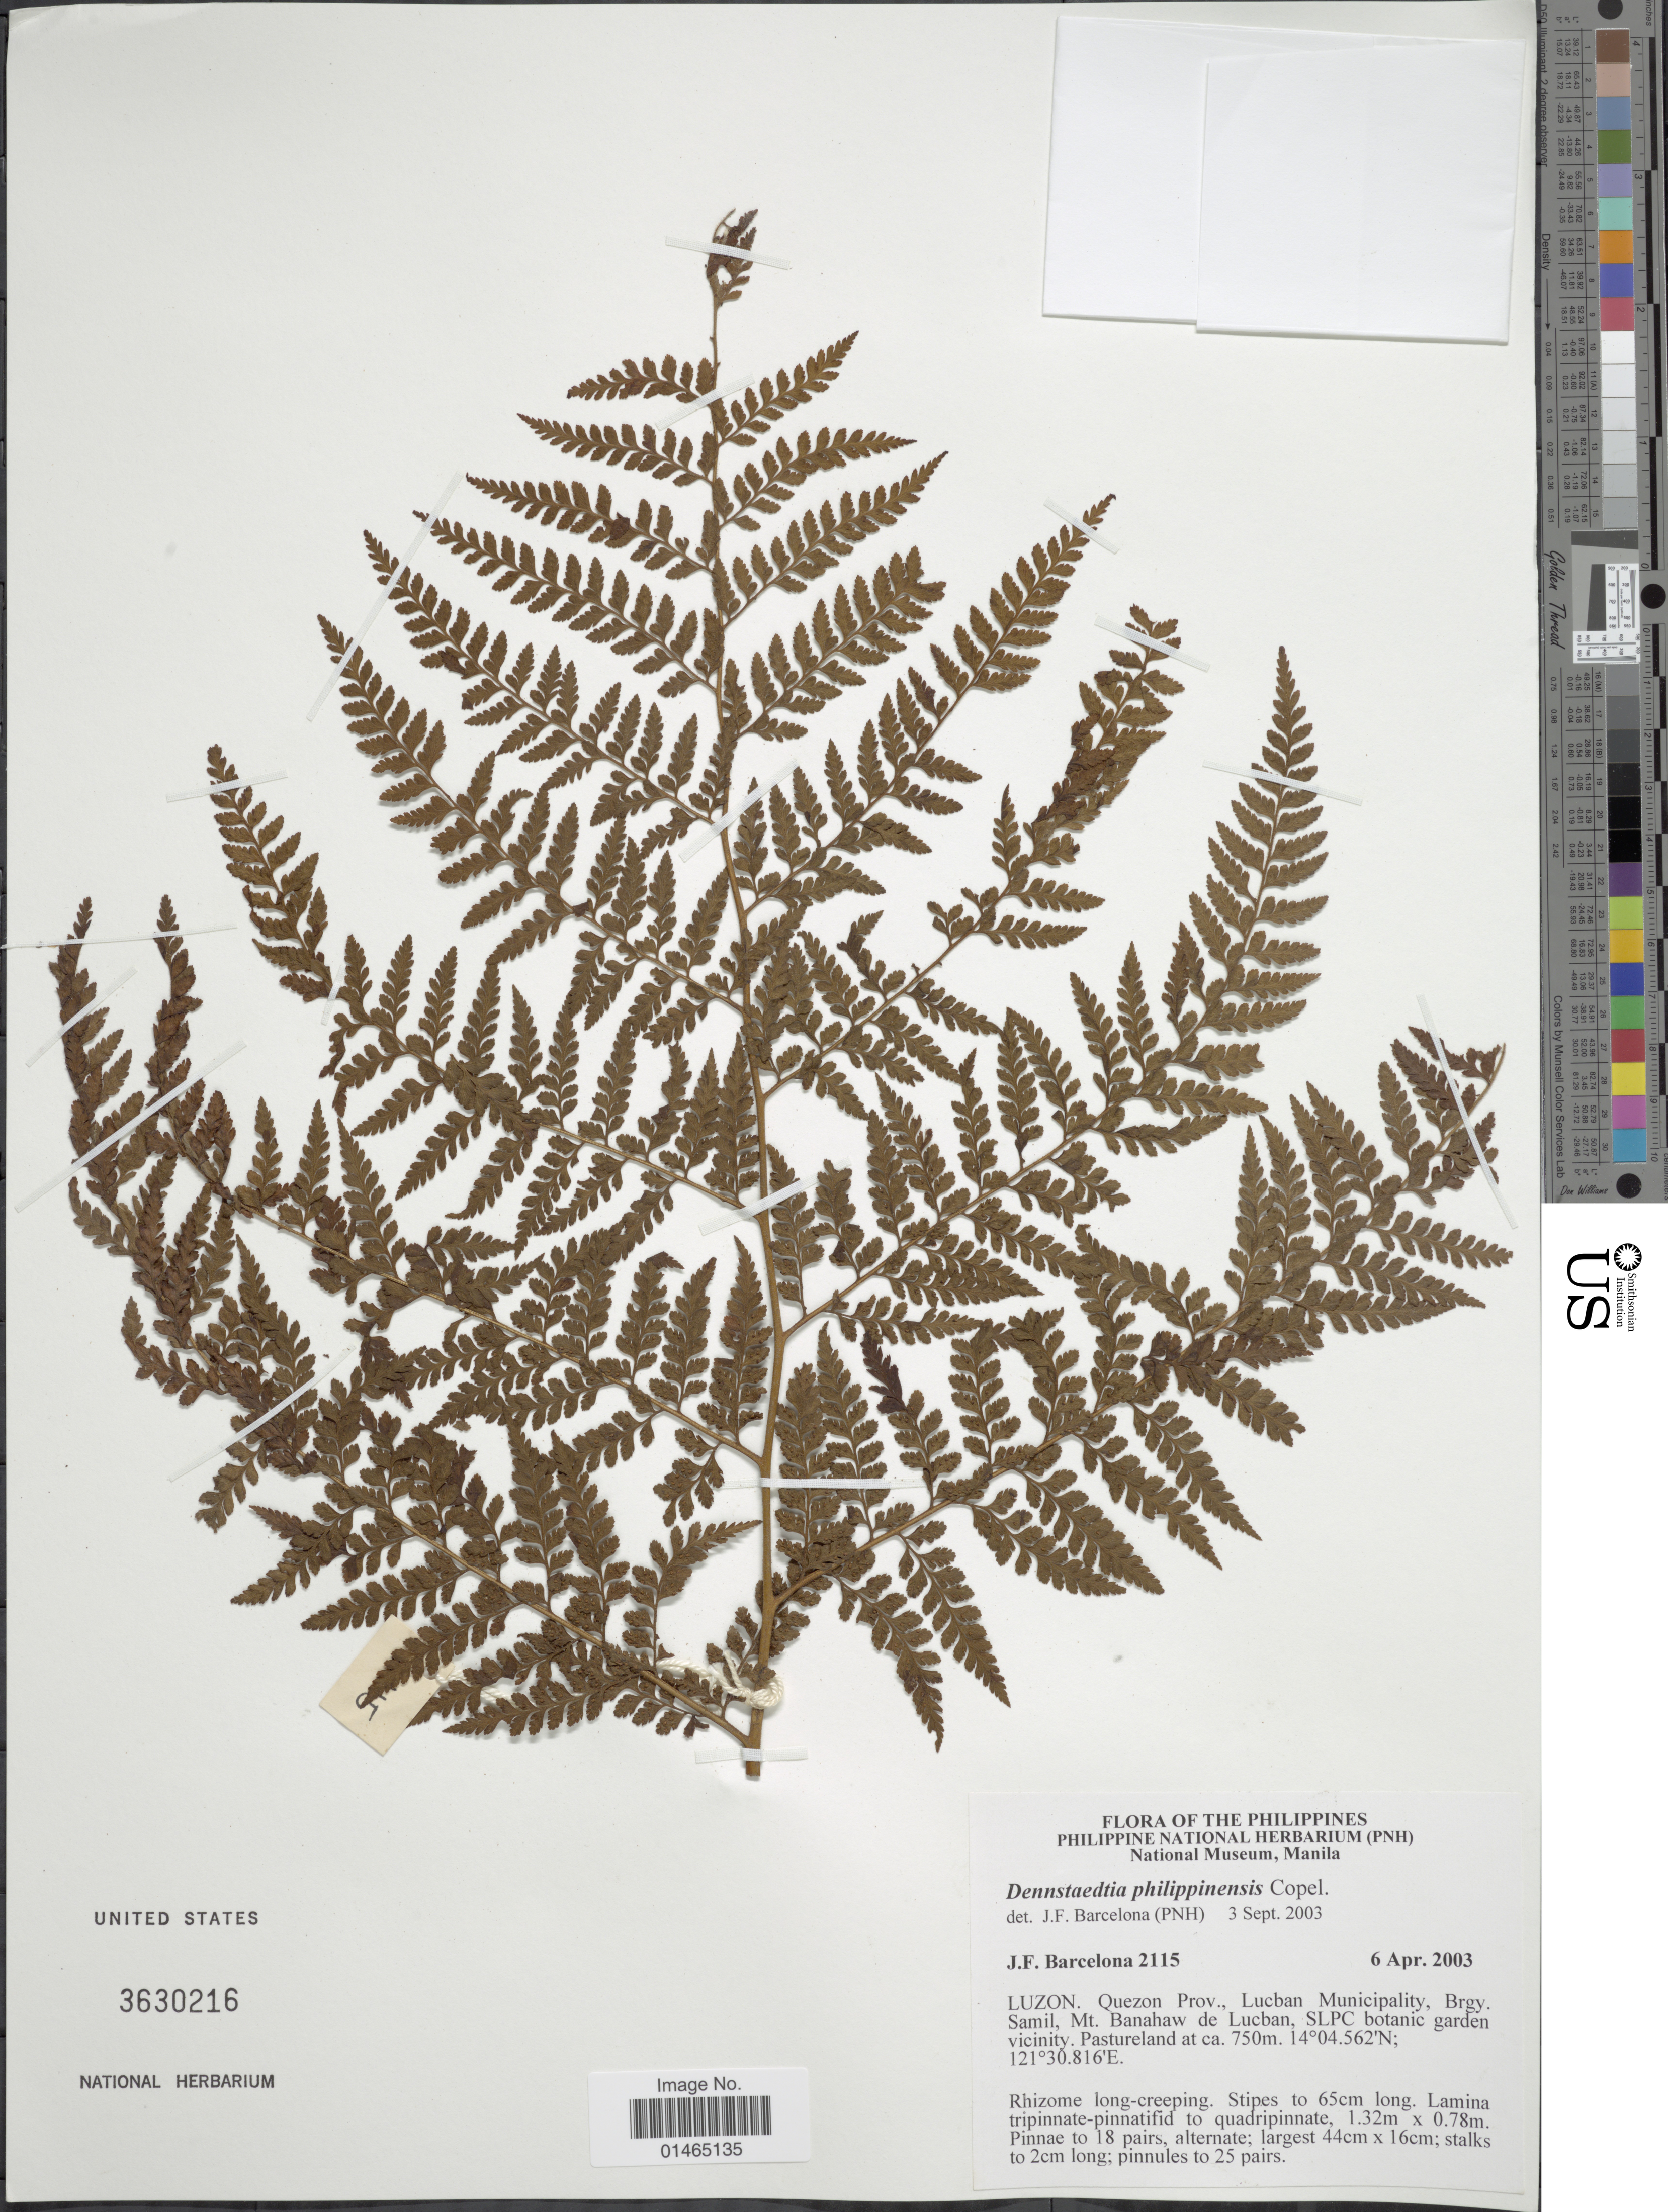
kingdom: Plantae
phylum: Tracheophyta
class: Polypodiopsida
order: Polypodiales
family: Dennstaedtiaceae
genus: Dennstaedtia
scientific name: Dennstaedtia philippensis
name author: Copel. in Elmer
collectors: J. F. Barcelona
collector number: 2115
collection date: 2003-04-06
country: Philippines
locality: Luzon. Quezon Prov., Lucban Municipality, Brgy. Samil, Mt. Banahaw de Lucban. SLPC botanic garden vicinity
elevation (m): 750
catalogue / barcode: US 3630216